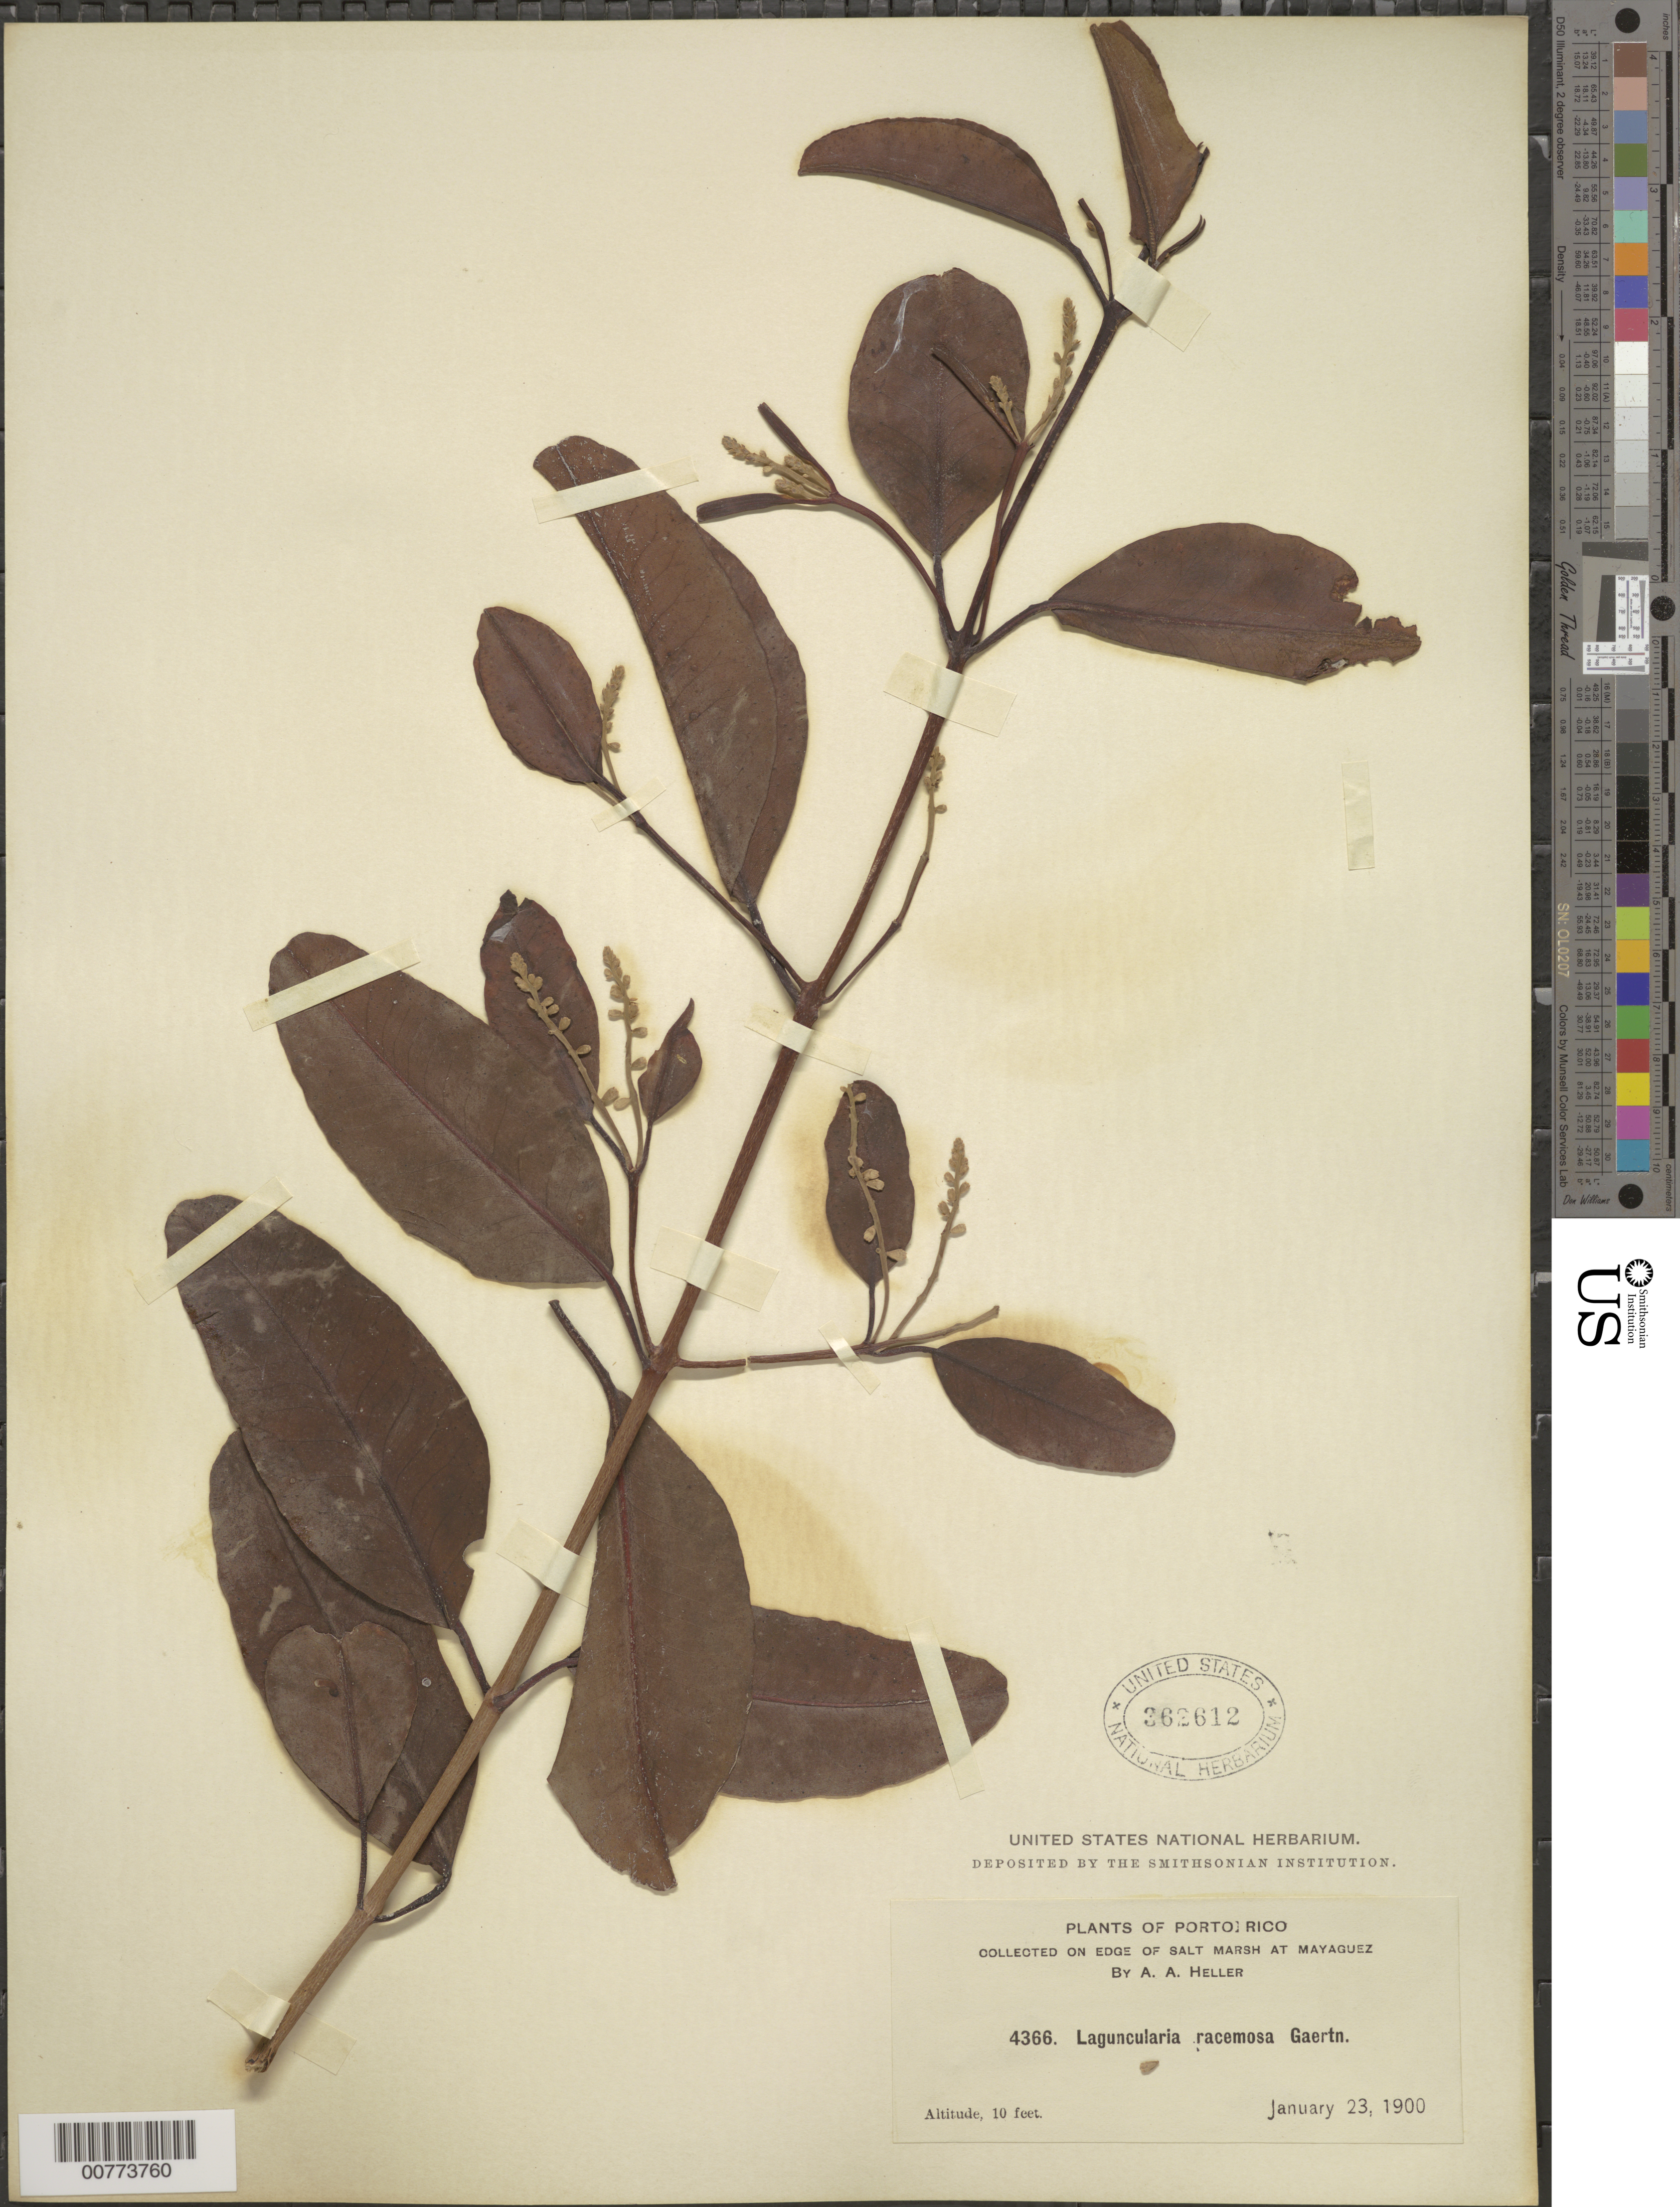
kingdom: Plantae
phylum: Tracheophyta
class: Magnoliopsida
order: Myrtales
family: Combretaceae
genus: Laguncularia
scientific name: Laguncularia racemosa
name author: (L.) C.F. Gaertn.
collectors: A. A. Heller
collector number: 4366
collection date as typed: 23 Jan 1900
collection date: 1900-01-23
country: Puerto Rico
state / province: Mayagüez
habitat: Edge of salt marsh.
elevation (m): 3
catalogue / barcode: US 362612